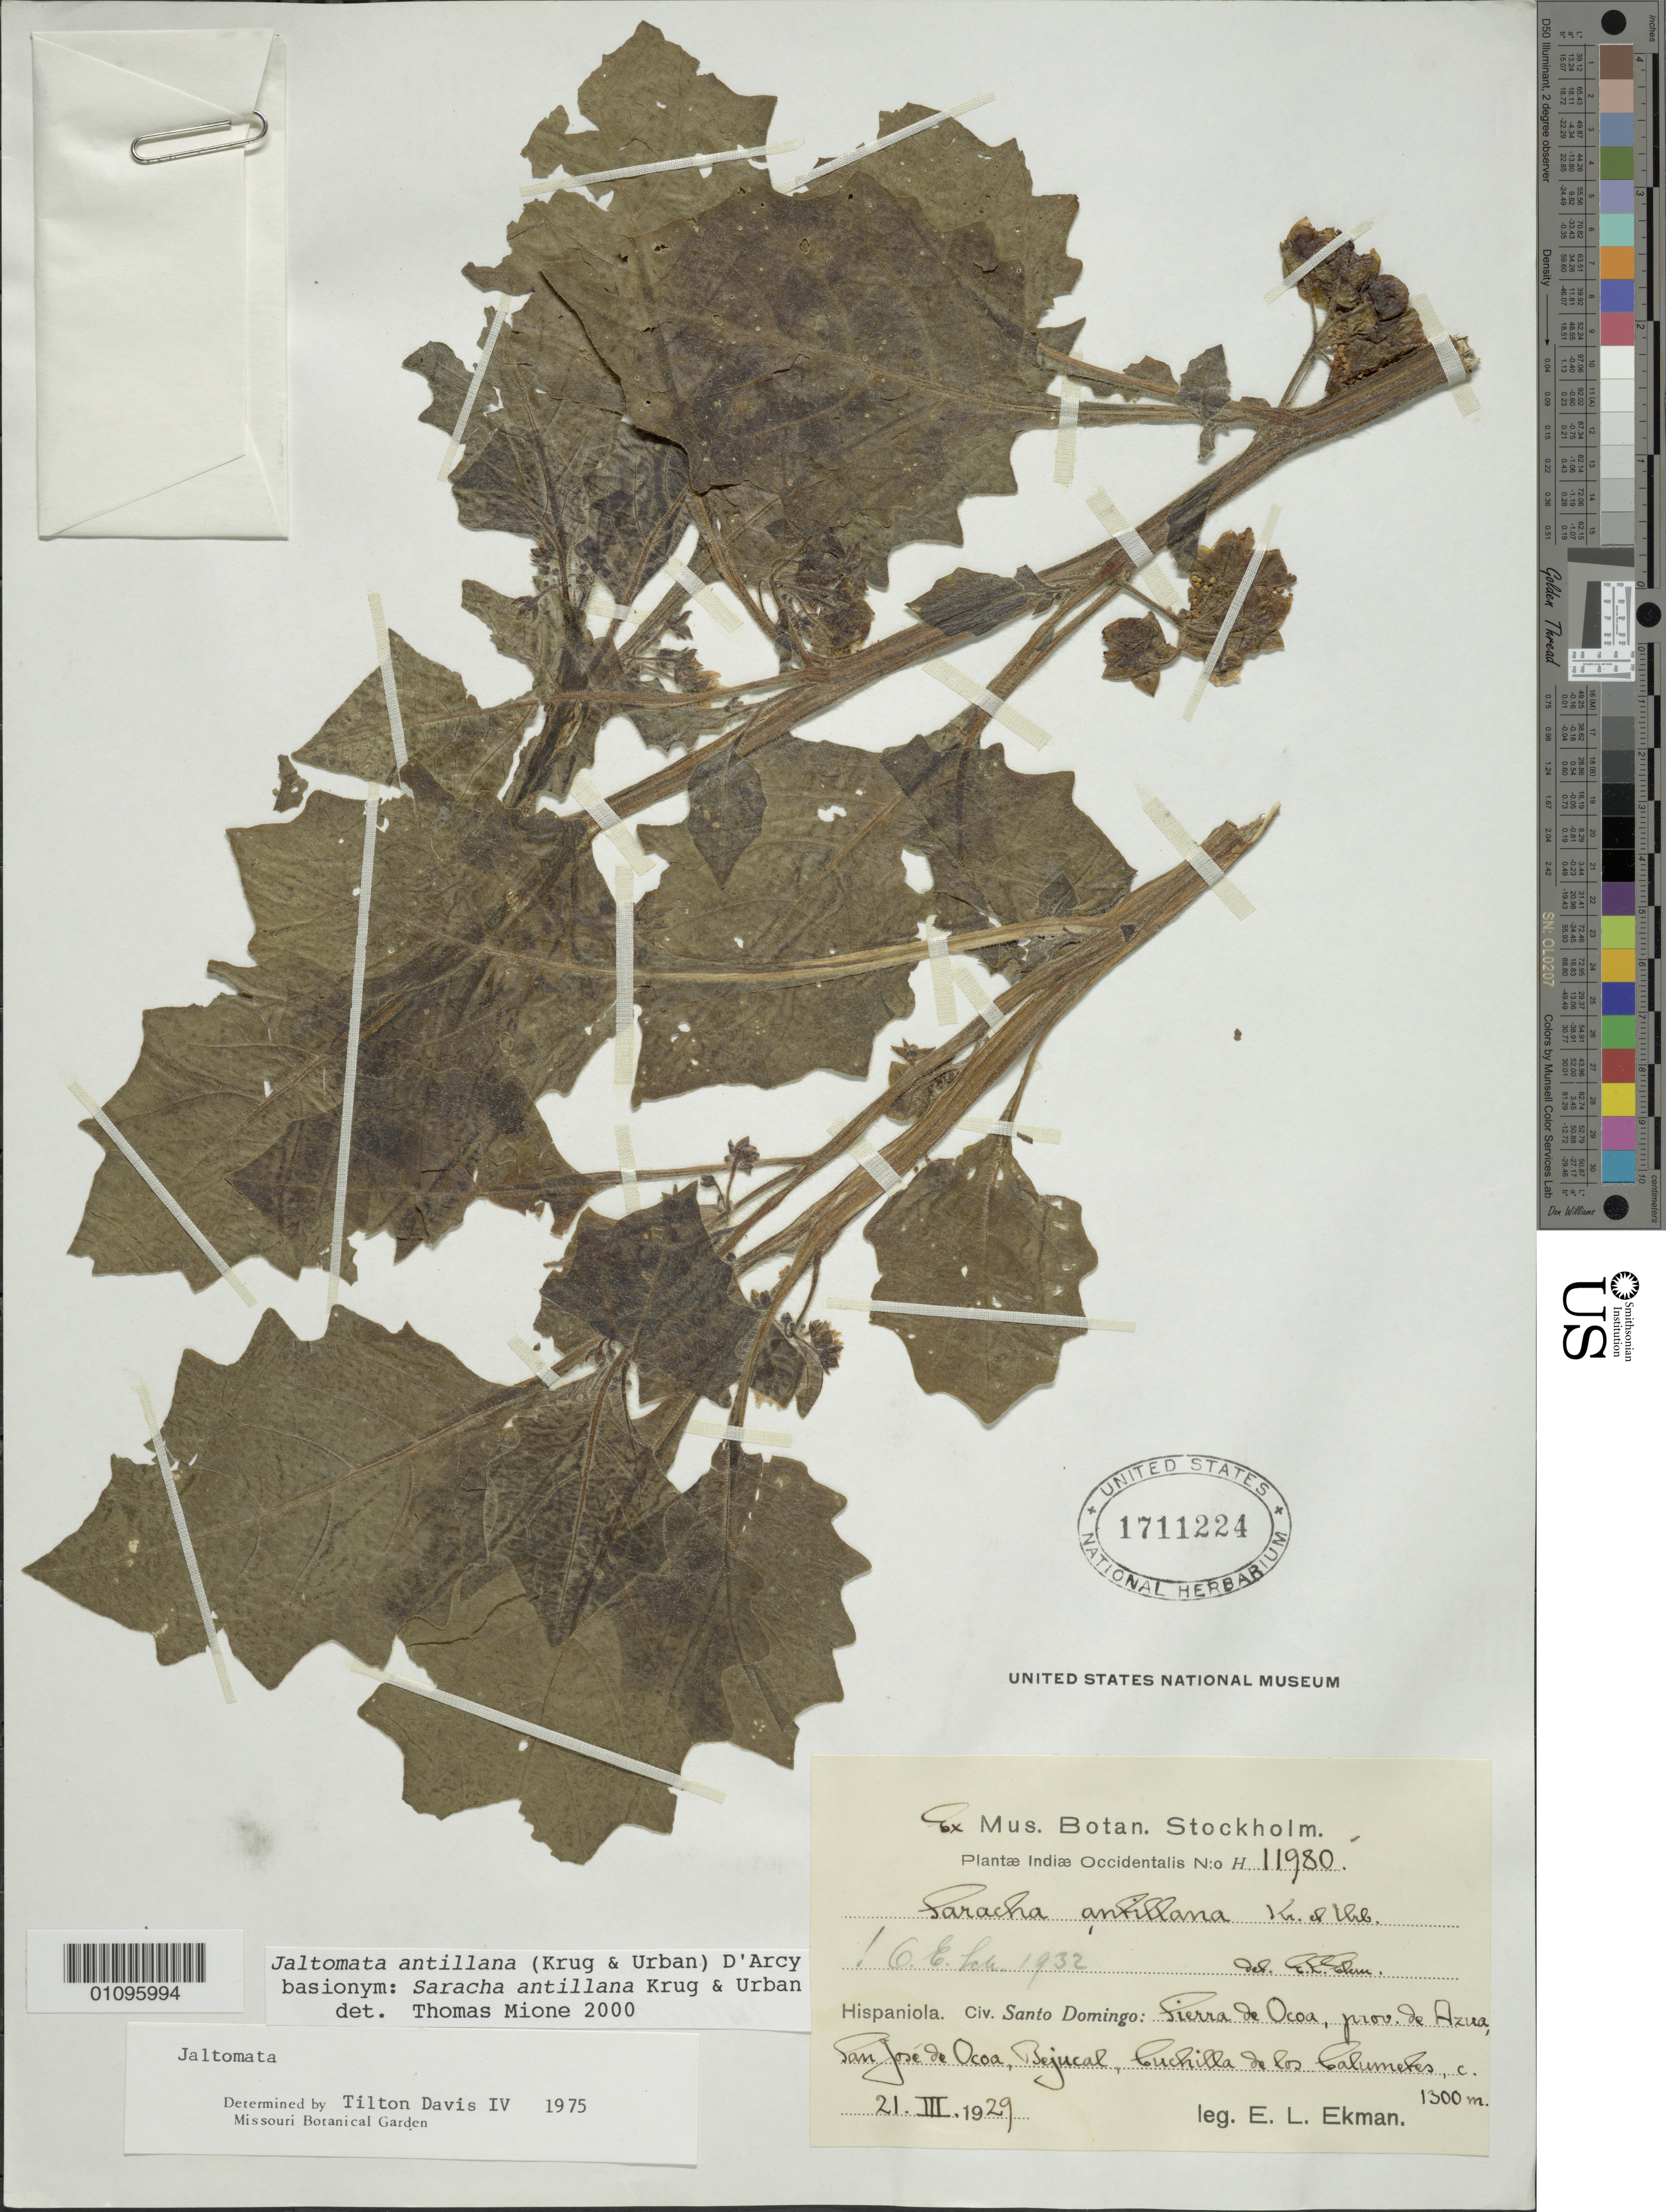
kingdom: Plantae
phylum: Tracheophyta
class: Magnoliopsida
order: Solanales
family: Solanaceae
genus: Jaltomata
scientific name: Jaltomata antillana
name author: (Krug & Urb.) D'Arcy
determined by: Mione, Thomas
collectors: E. L. Ekman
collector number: H 11980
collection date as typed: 21 Mar 1929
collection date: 1929-03-21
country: Dominican Republic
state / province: Azua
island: Hispaniola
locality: Sierra de Ocoa, San José de Ocoa, Bejucal, Cuchilla de los Calumetes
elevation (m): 1300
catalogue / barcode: US 1711224